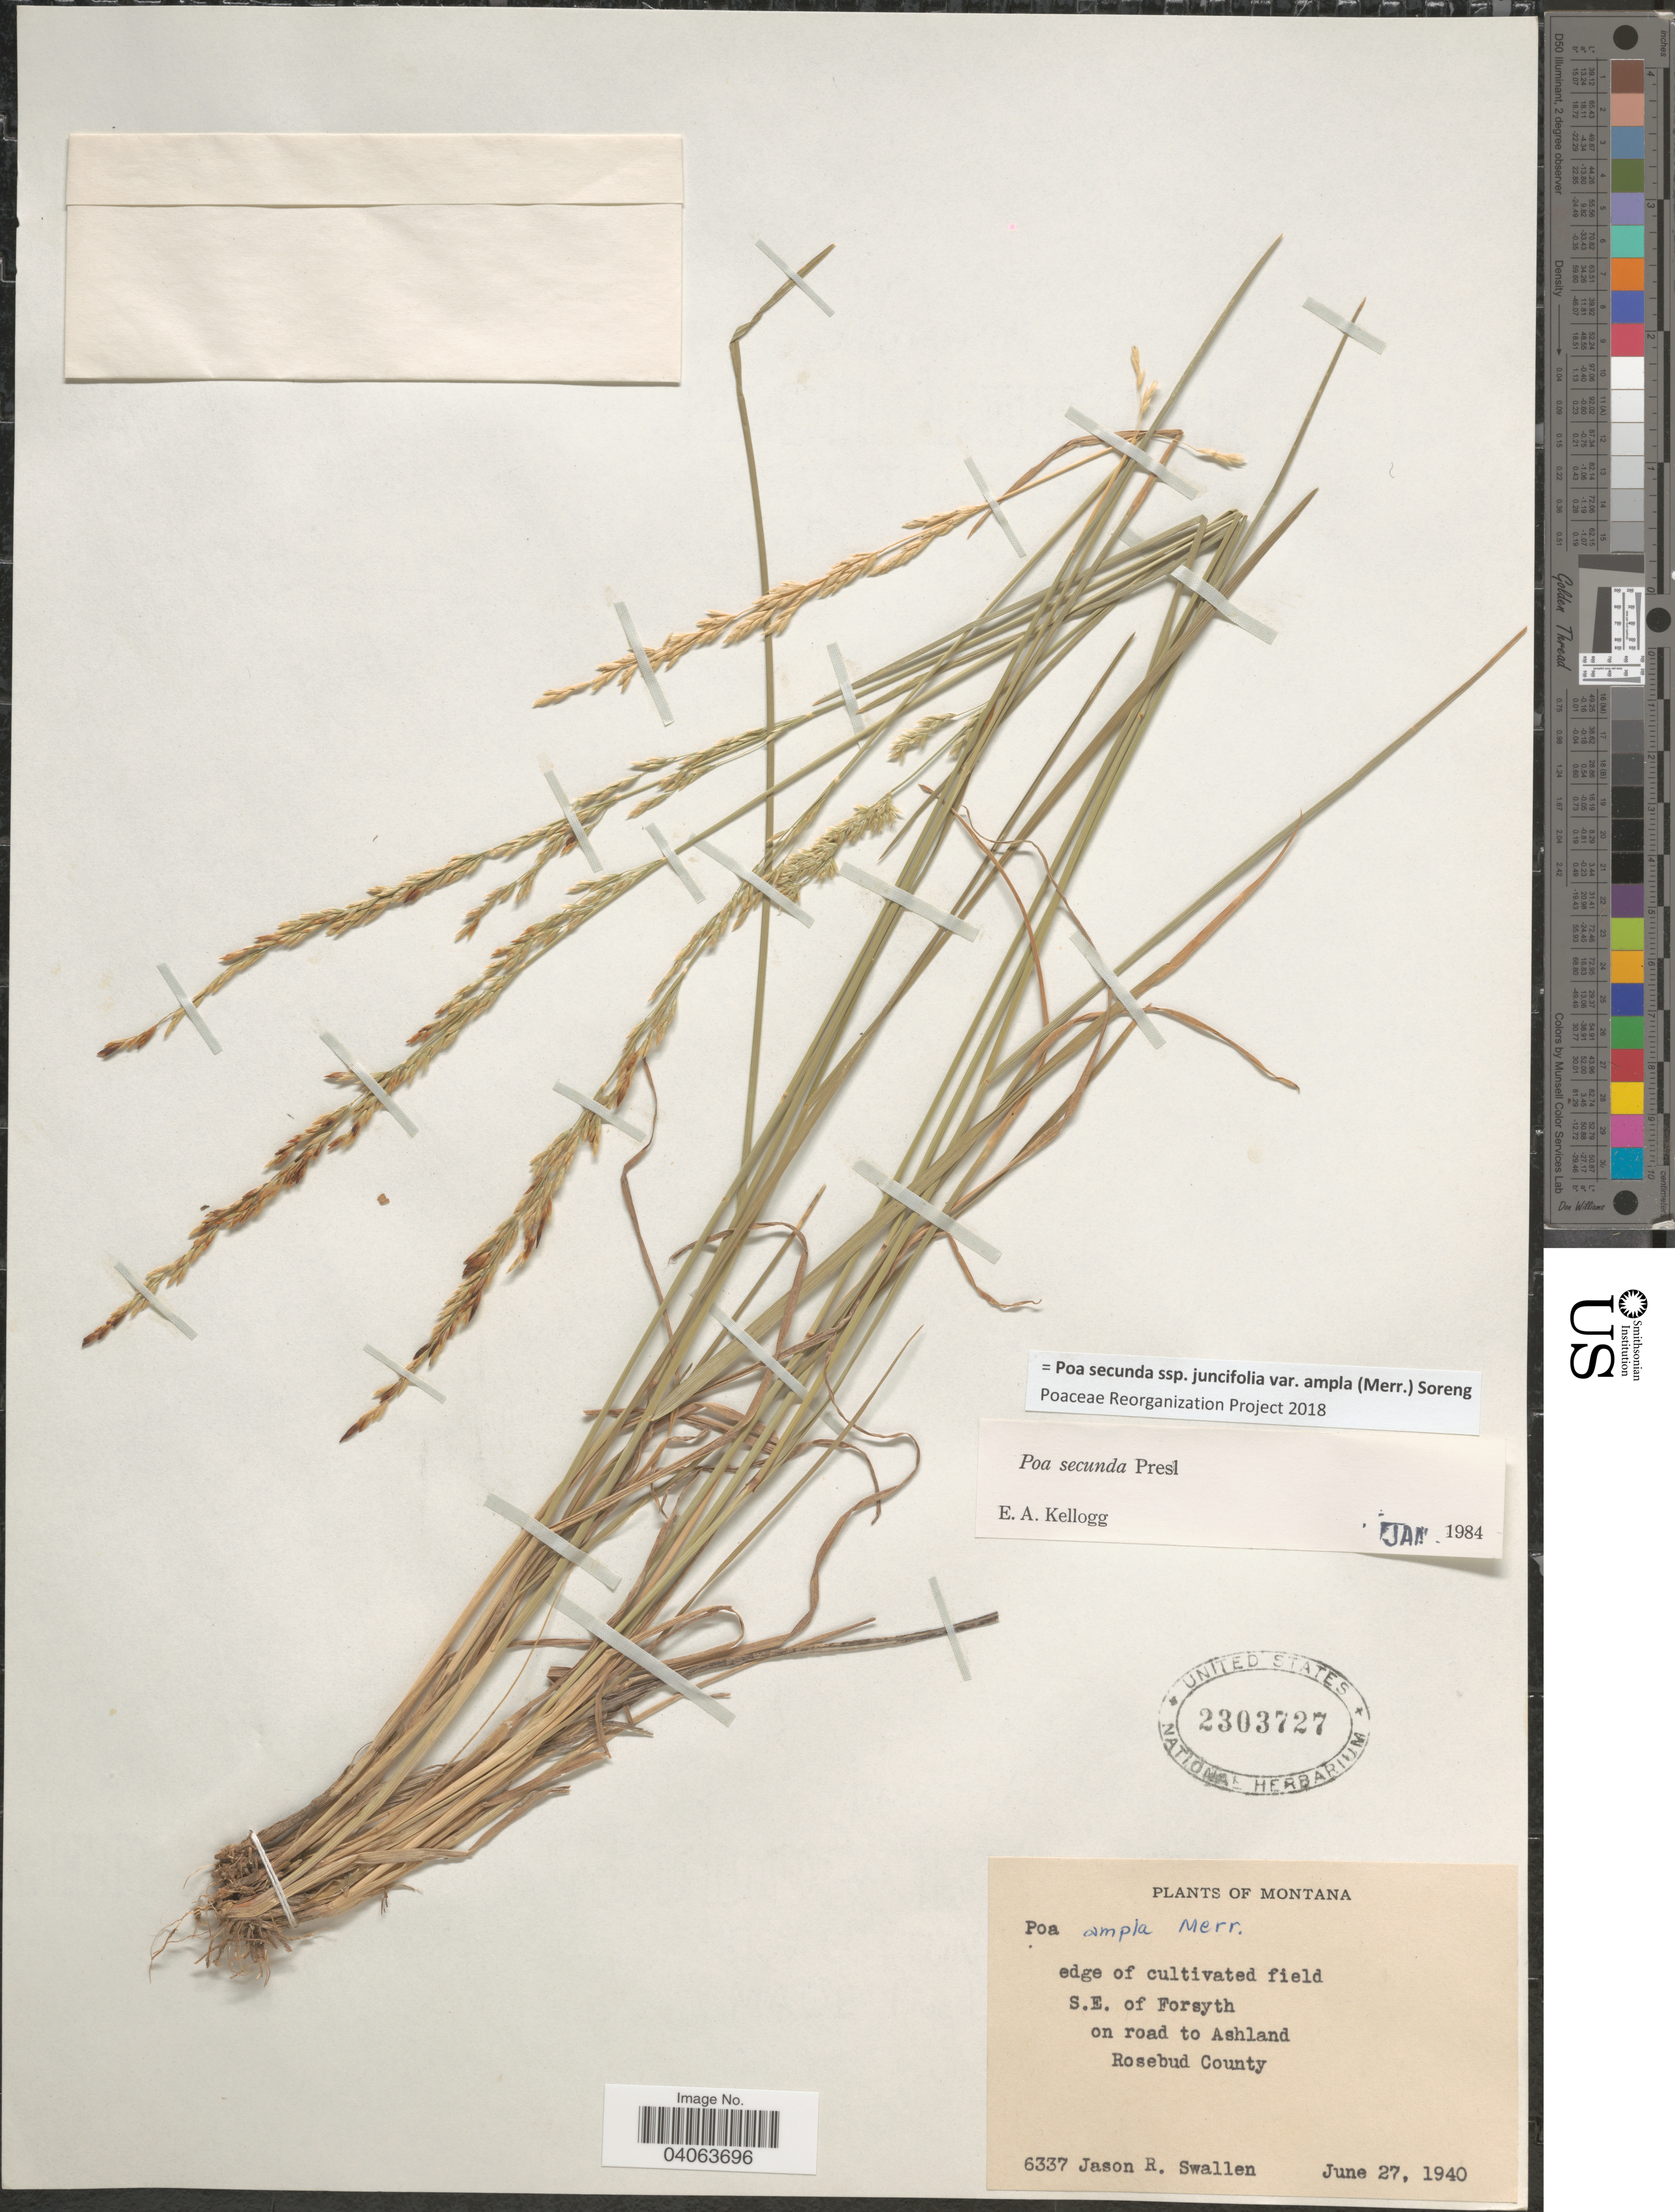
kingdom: Plantae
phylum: Tracheophyta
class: Liliopsida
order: Poales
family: Poaceae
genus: Poa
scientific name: Poa secunda subsp. juncifolia var. ampla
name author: (Merr.) Soreng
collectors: J. R. Swallen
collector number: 6337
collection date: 1940-06-27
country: United States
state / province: Montana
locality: Edge of cultivated field S. E. of Forsyth on road to Ashland. Rosebud County.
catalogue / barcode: US 2303727